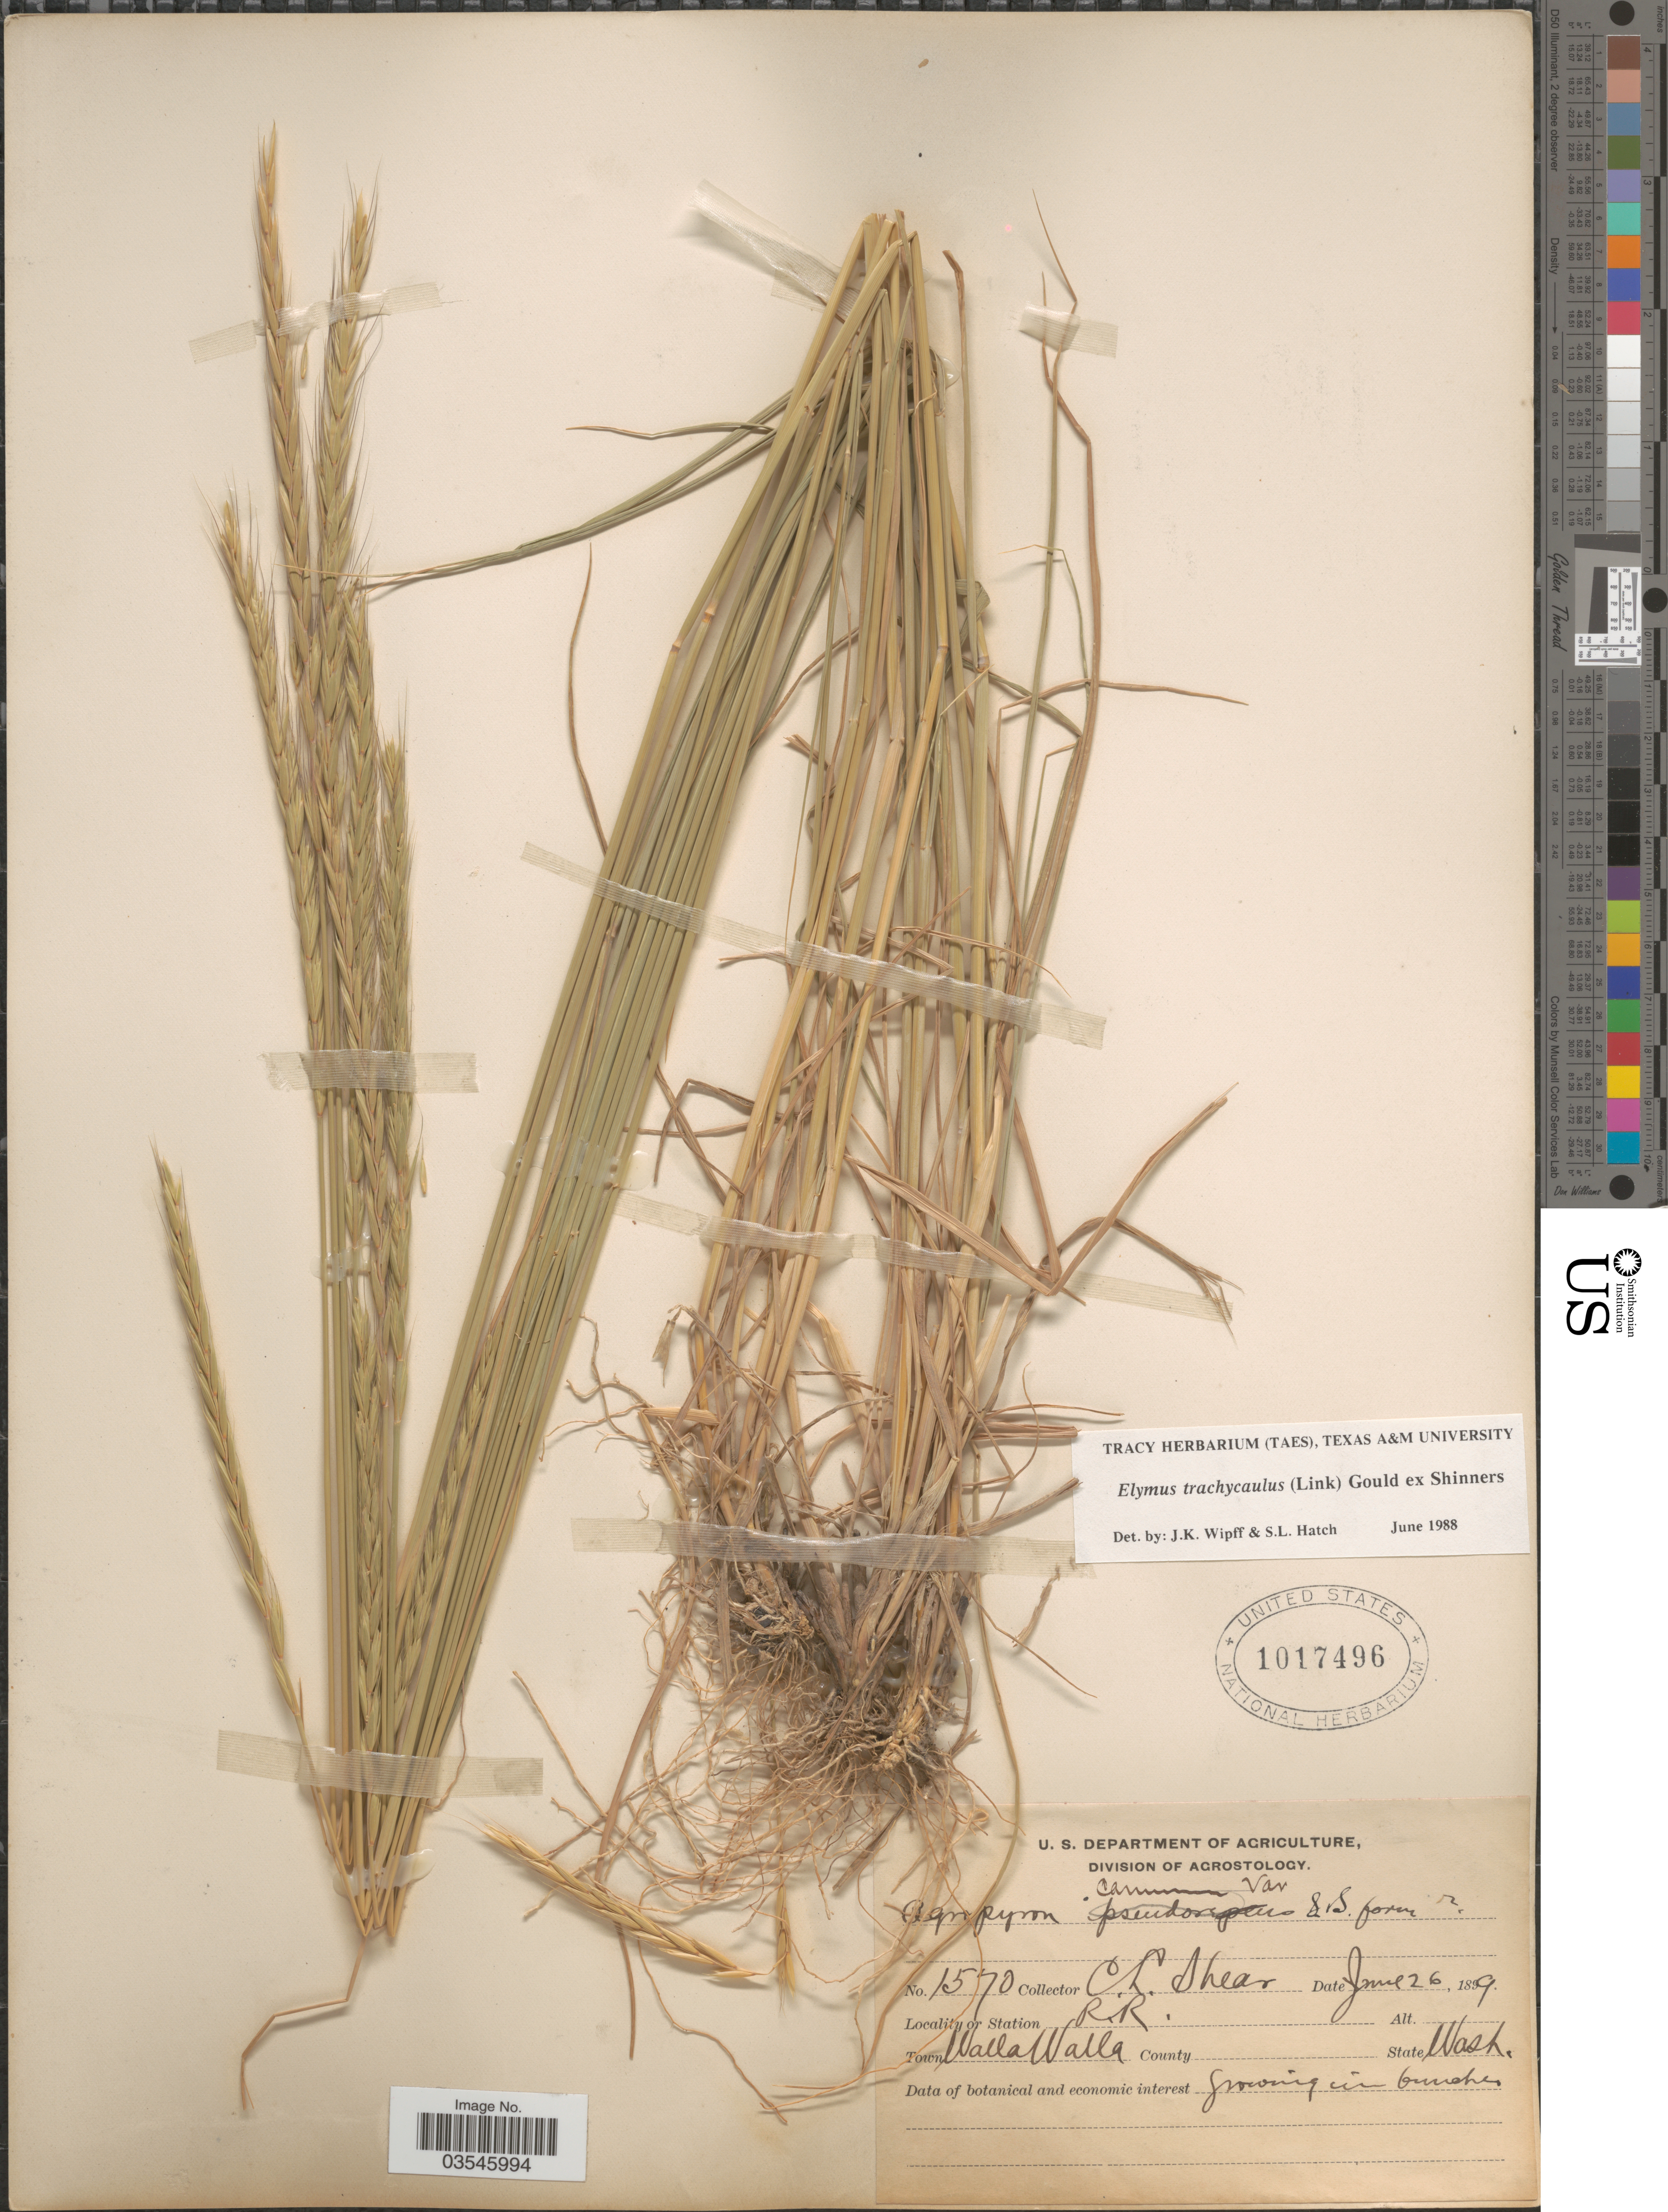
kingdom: Plantae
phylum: Tracheophyta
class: Liliopsida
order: Poales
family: Poaceae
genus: Elymus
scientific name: Elymus trachycaulus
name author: (Link) Gould ex Shinners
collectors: C. L. Shear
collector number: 1570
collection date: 1899-06-26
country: United States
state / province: Washington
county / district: Walla Walla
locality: R.R. Town Walla Walla.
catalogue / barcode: US 1017496